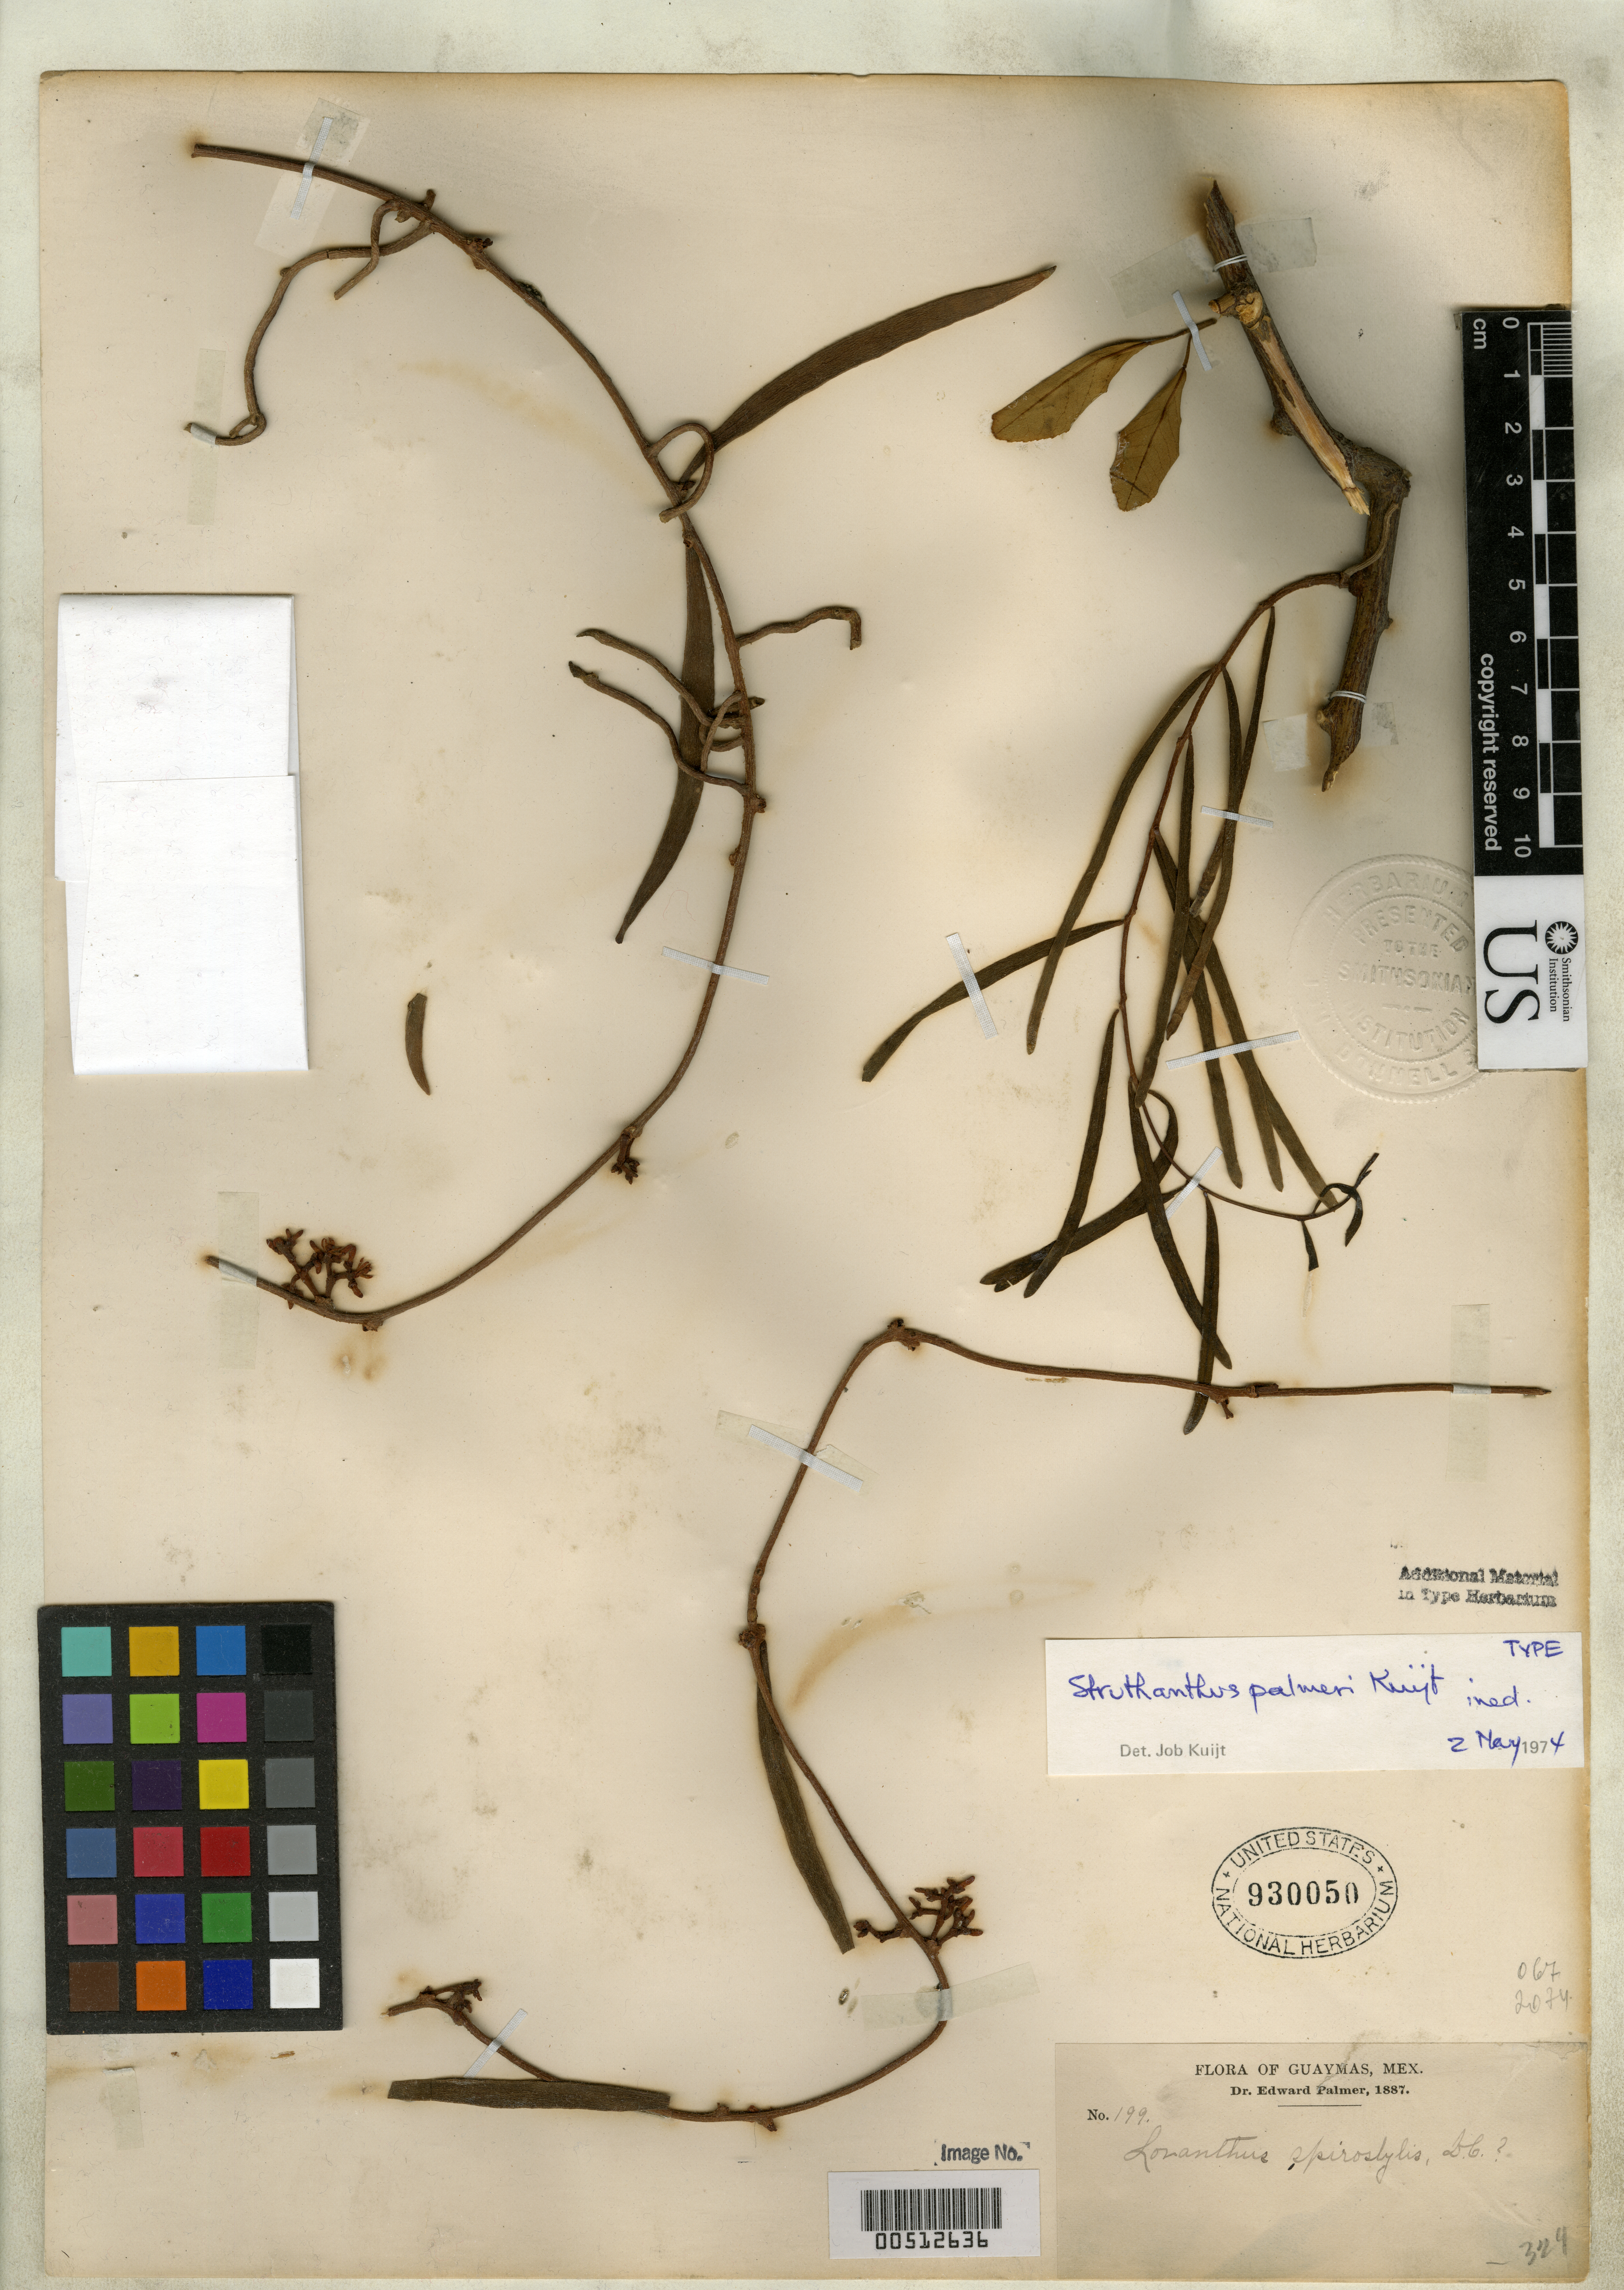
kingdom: Plantae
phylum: Tracheophyta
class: Magnoliopsida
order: Santalales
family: Loranthaceae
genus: Struthanthus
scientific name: Struthanthus palmeri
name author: Kuijt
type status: Possible Holotype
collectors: E. Palmer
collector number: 199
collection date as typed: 1887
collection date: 1887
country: Mexico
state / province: Sonora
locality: Guaymas.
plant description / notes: Holotype? One of two sheets (USNH 930044, 930050) annotated by Kuijt as "Type"; protologue cites simply "holotype at US".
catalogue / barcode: US 930050